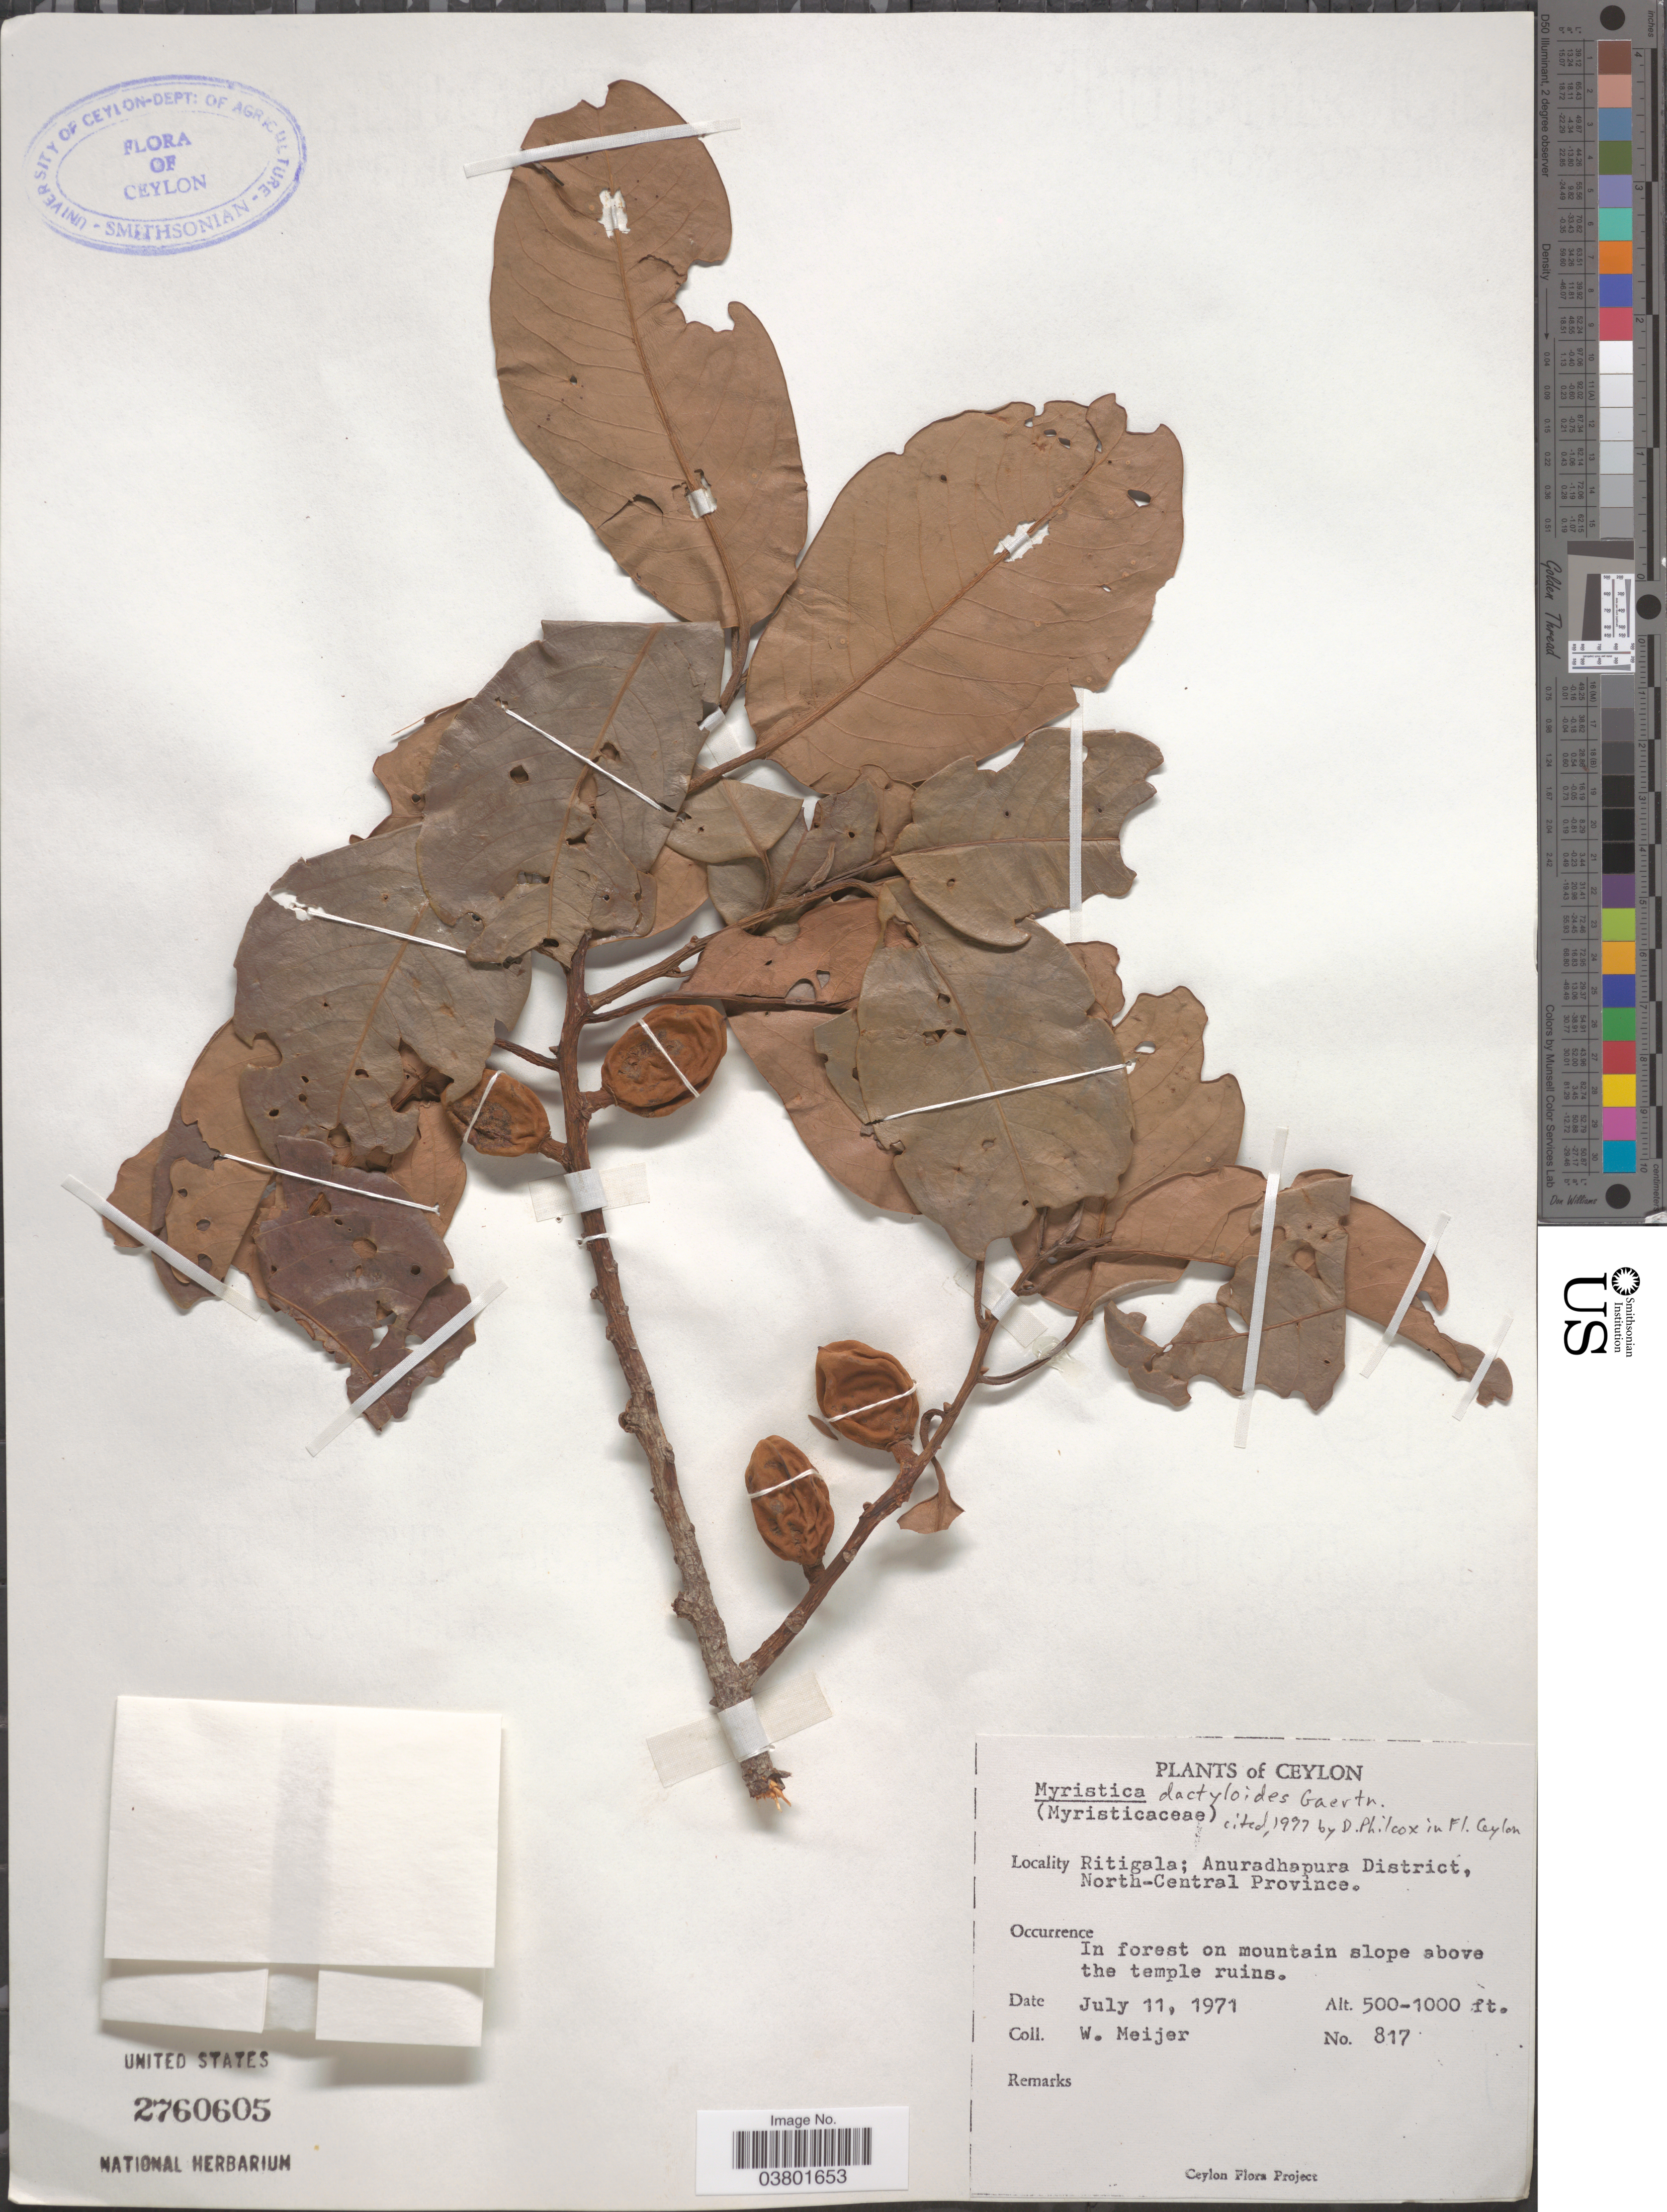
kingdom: Plantae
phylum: Tracheophyta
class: Magnoliopsida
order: Magnoliales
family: Myristicaceae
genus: Myristica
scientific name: Myristica dactyloides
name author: Wall.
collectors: W. Meijer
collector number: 817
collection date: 1971-07-11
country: Sri Lanka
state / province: North Central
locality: Ceylon. Ritigala; Anuradhapura District. On mountain slope above the temple ruins.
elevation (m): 152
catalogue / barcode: US 2760605